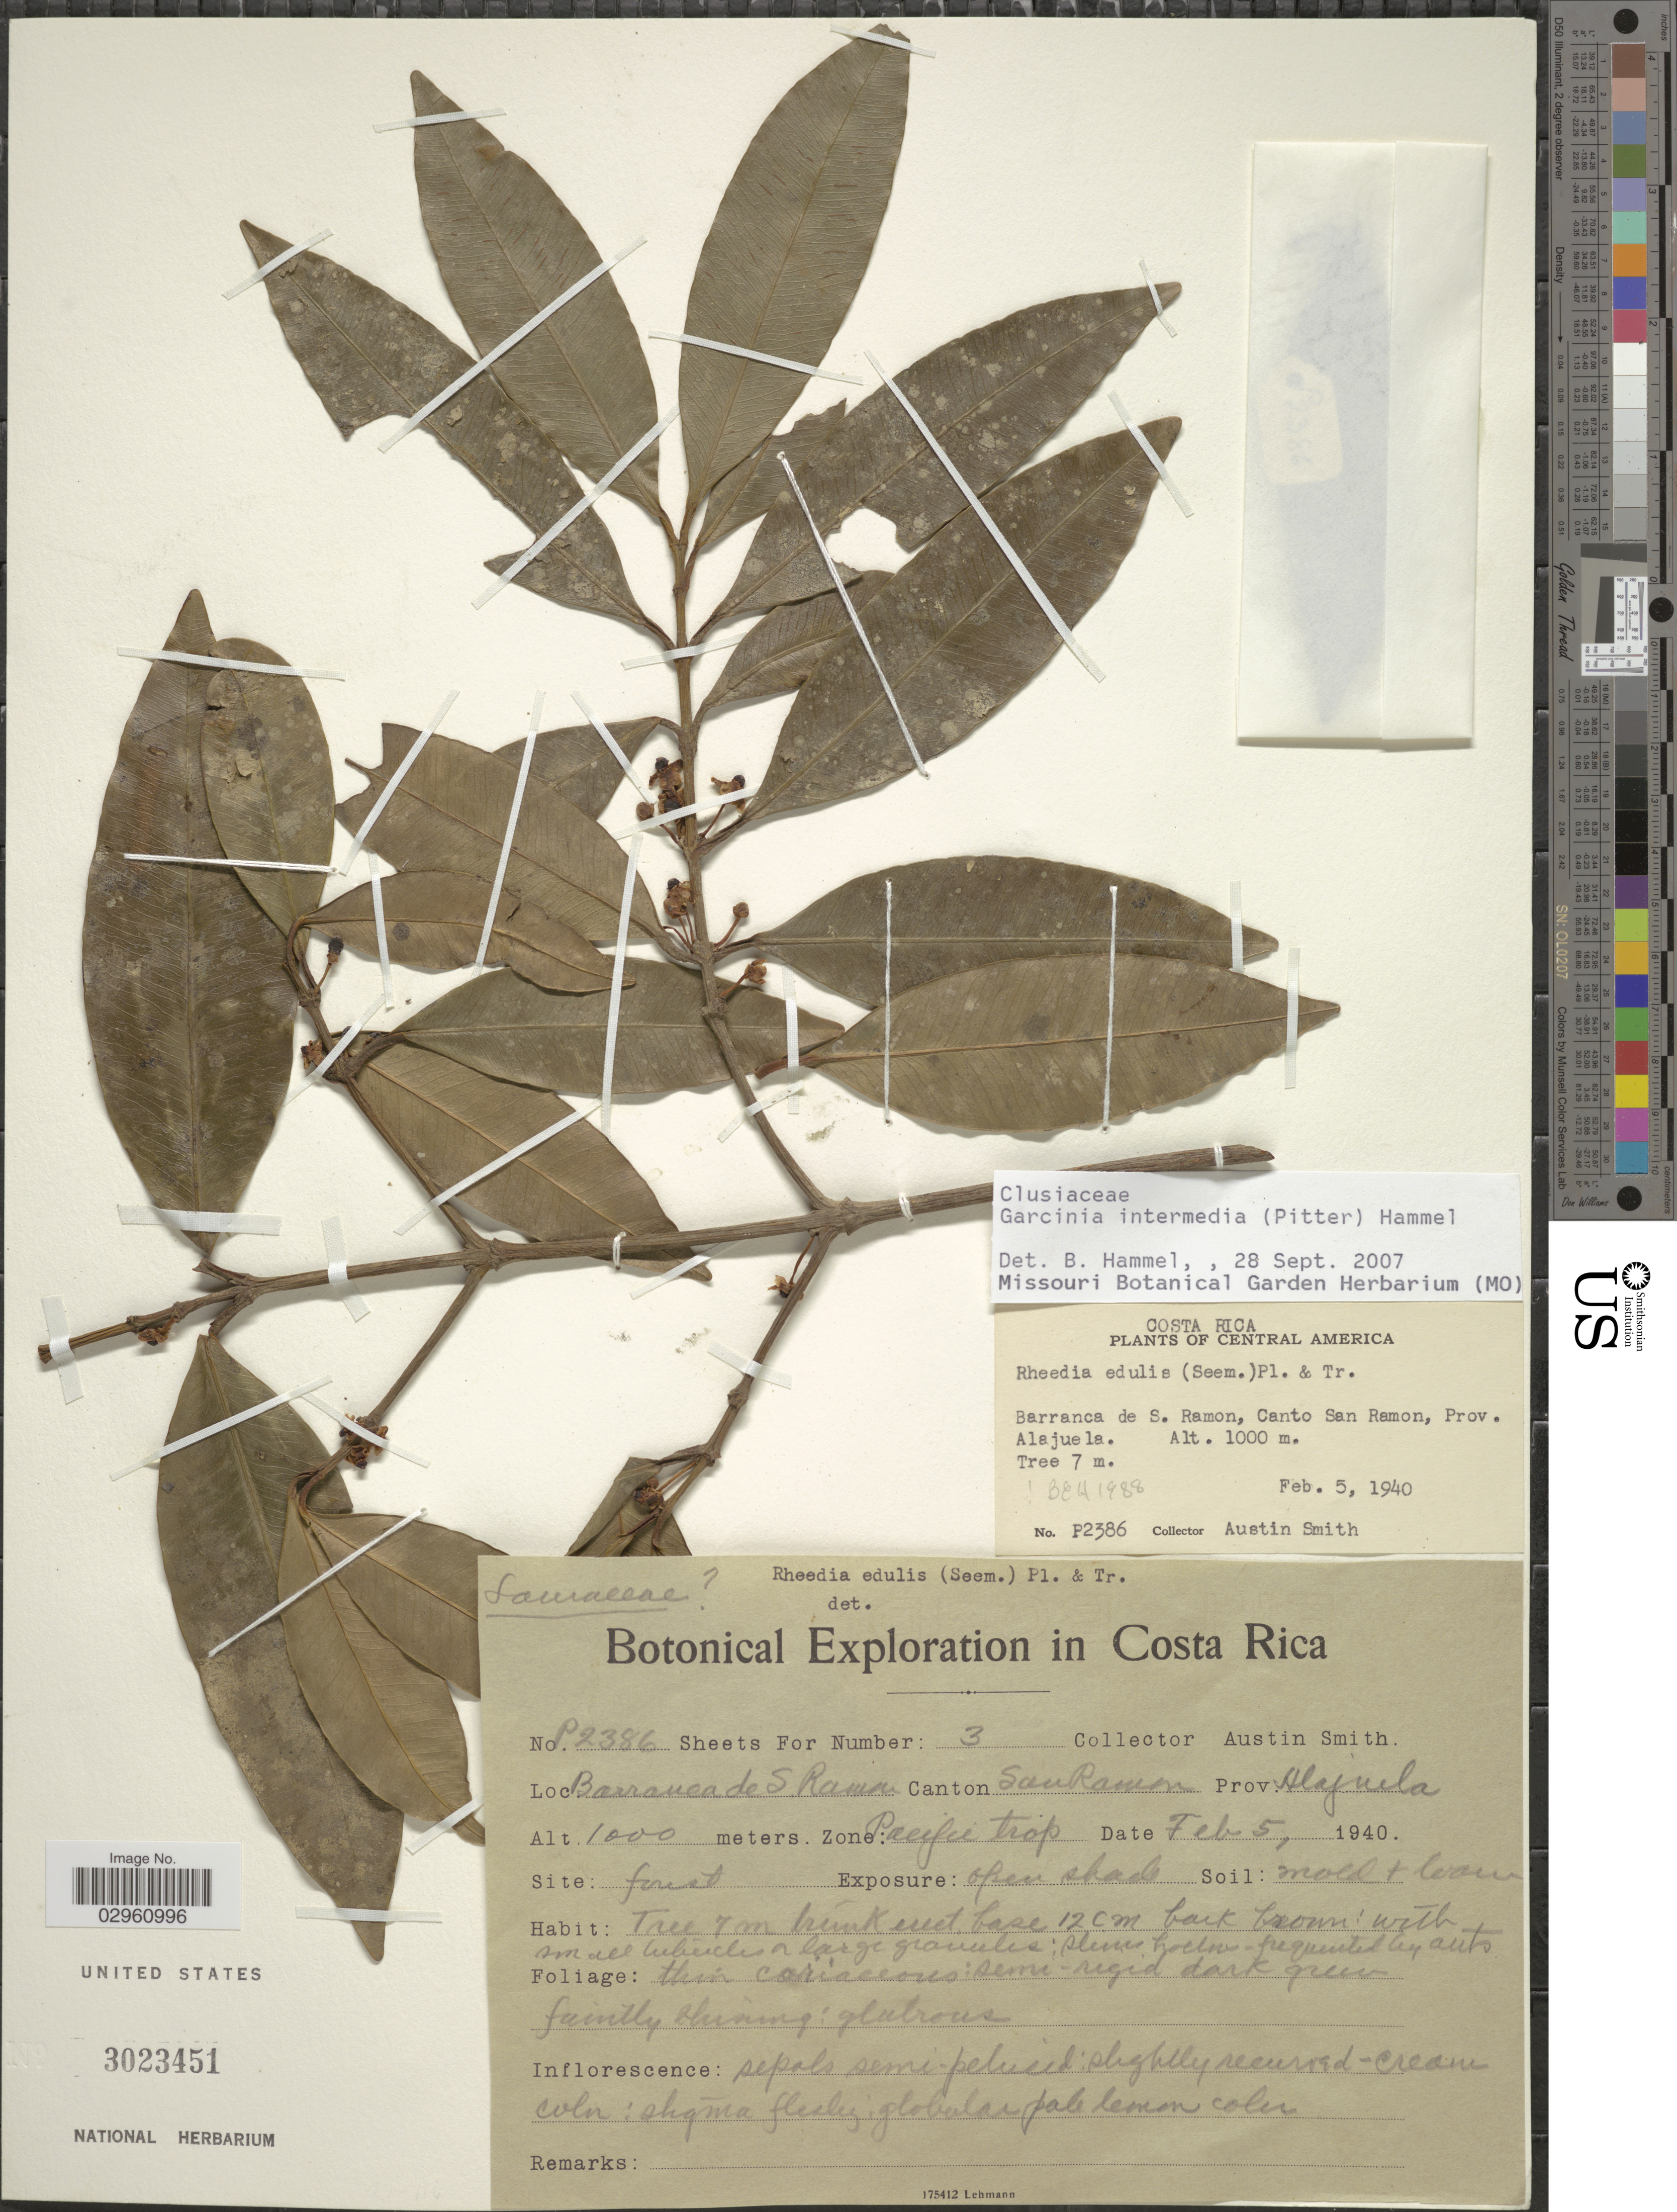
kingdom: Plantae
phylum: Tracheophyta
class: Magnoliopsida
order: Malpighiales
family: Clusiaceae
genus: Garcinia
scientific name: Garcinia intermedia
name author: (Pittier) Hammel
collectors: Aust P. Smith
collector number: P2386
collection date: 1940-02-05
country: Costa Rica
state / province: Alajuela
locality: Barranca de S. Ramon, Canto San Ramon, Prov. Alajuela.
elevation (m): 1000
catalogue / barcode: US 3023451